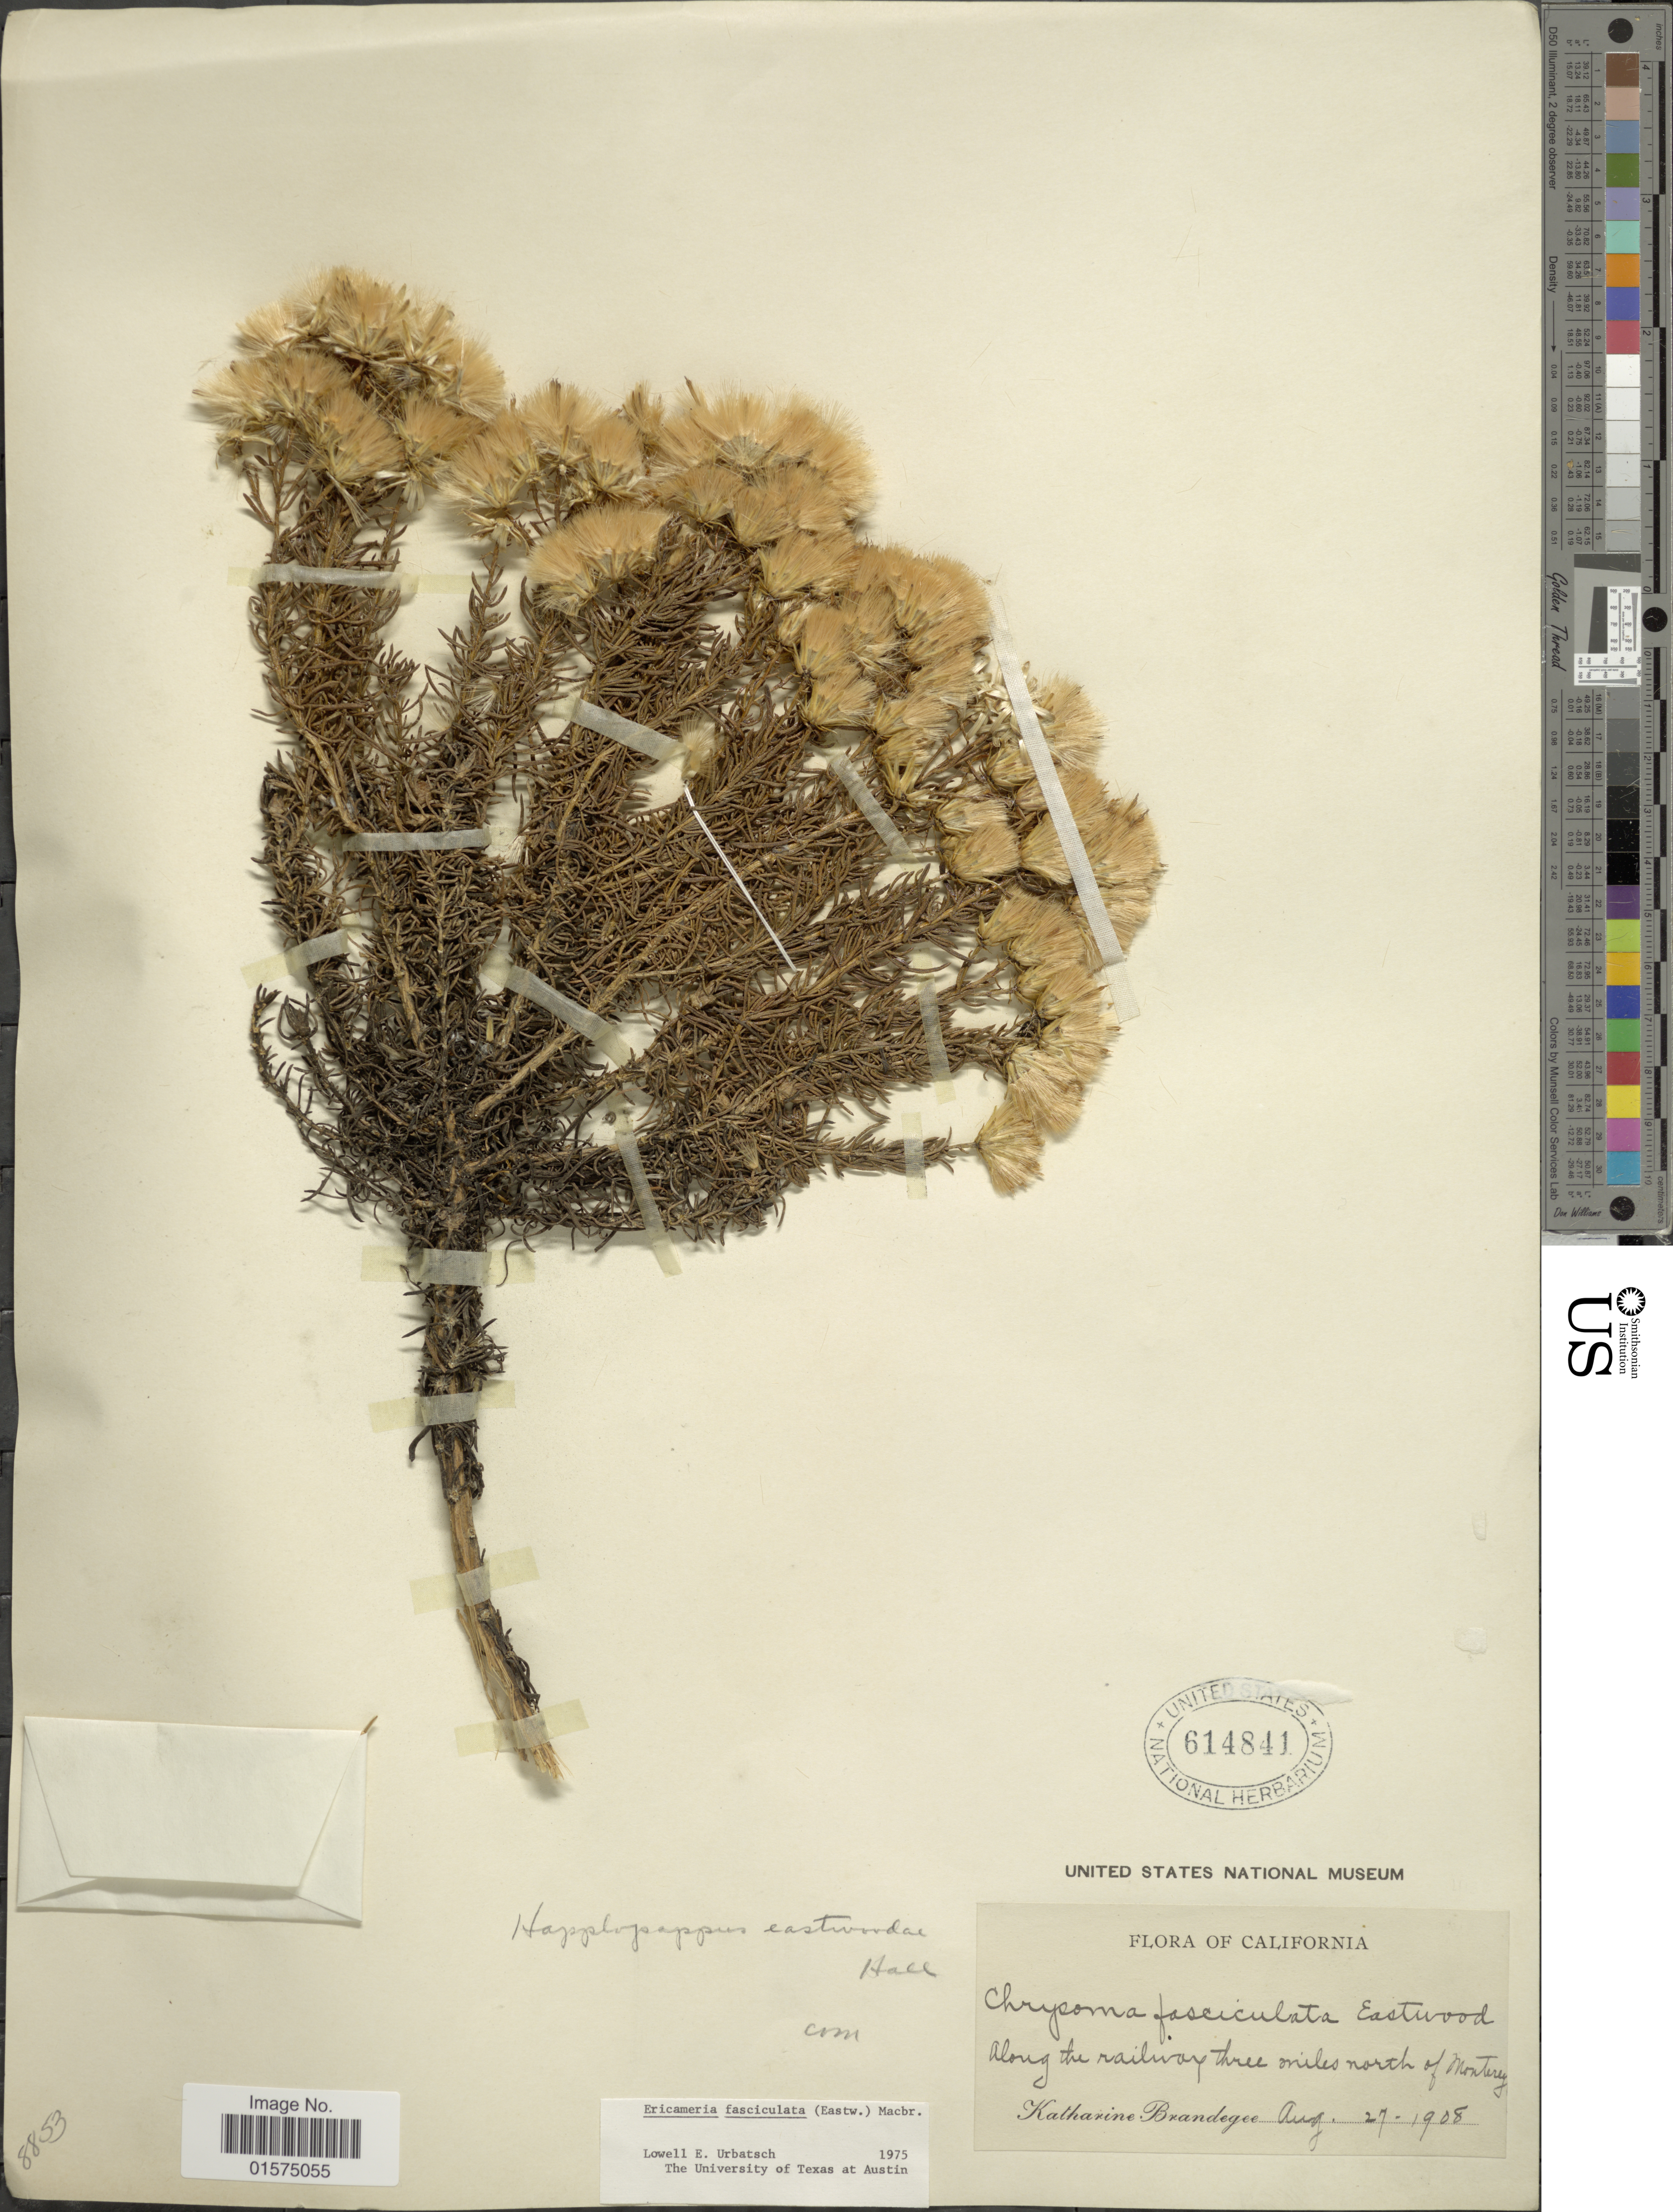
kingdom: Plantae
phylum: Tracheophyta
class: Magnoliopsida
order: Asterales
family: Asteraceae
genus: Ericameria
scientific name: Ericameria fasciculata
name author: J.F. Macbr.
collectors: M. K. Brandegee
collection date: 1908-08-27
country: United States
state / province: California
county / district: Monterey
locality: Along the railway three miles north of Monterey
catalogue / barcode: US 614841